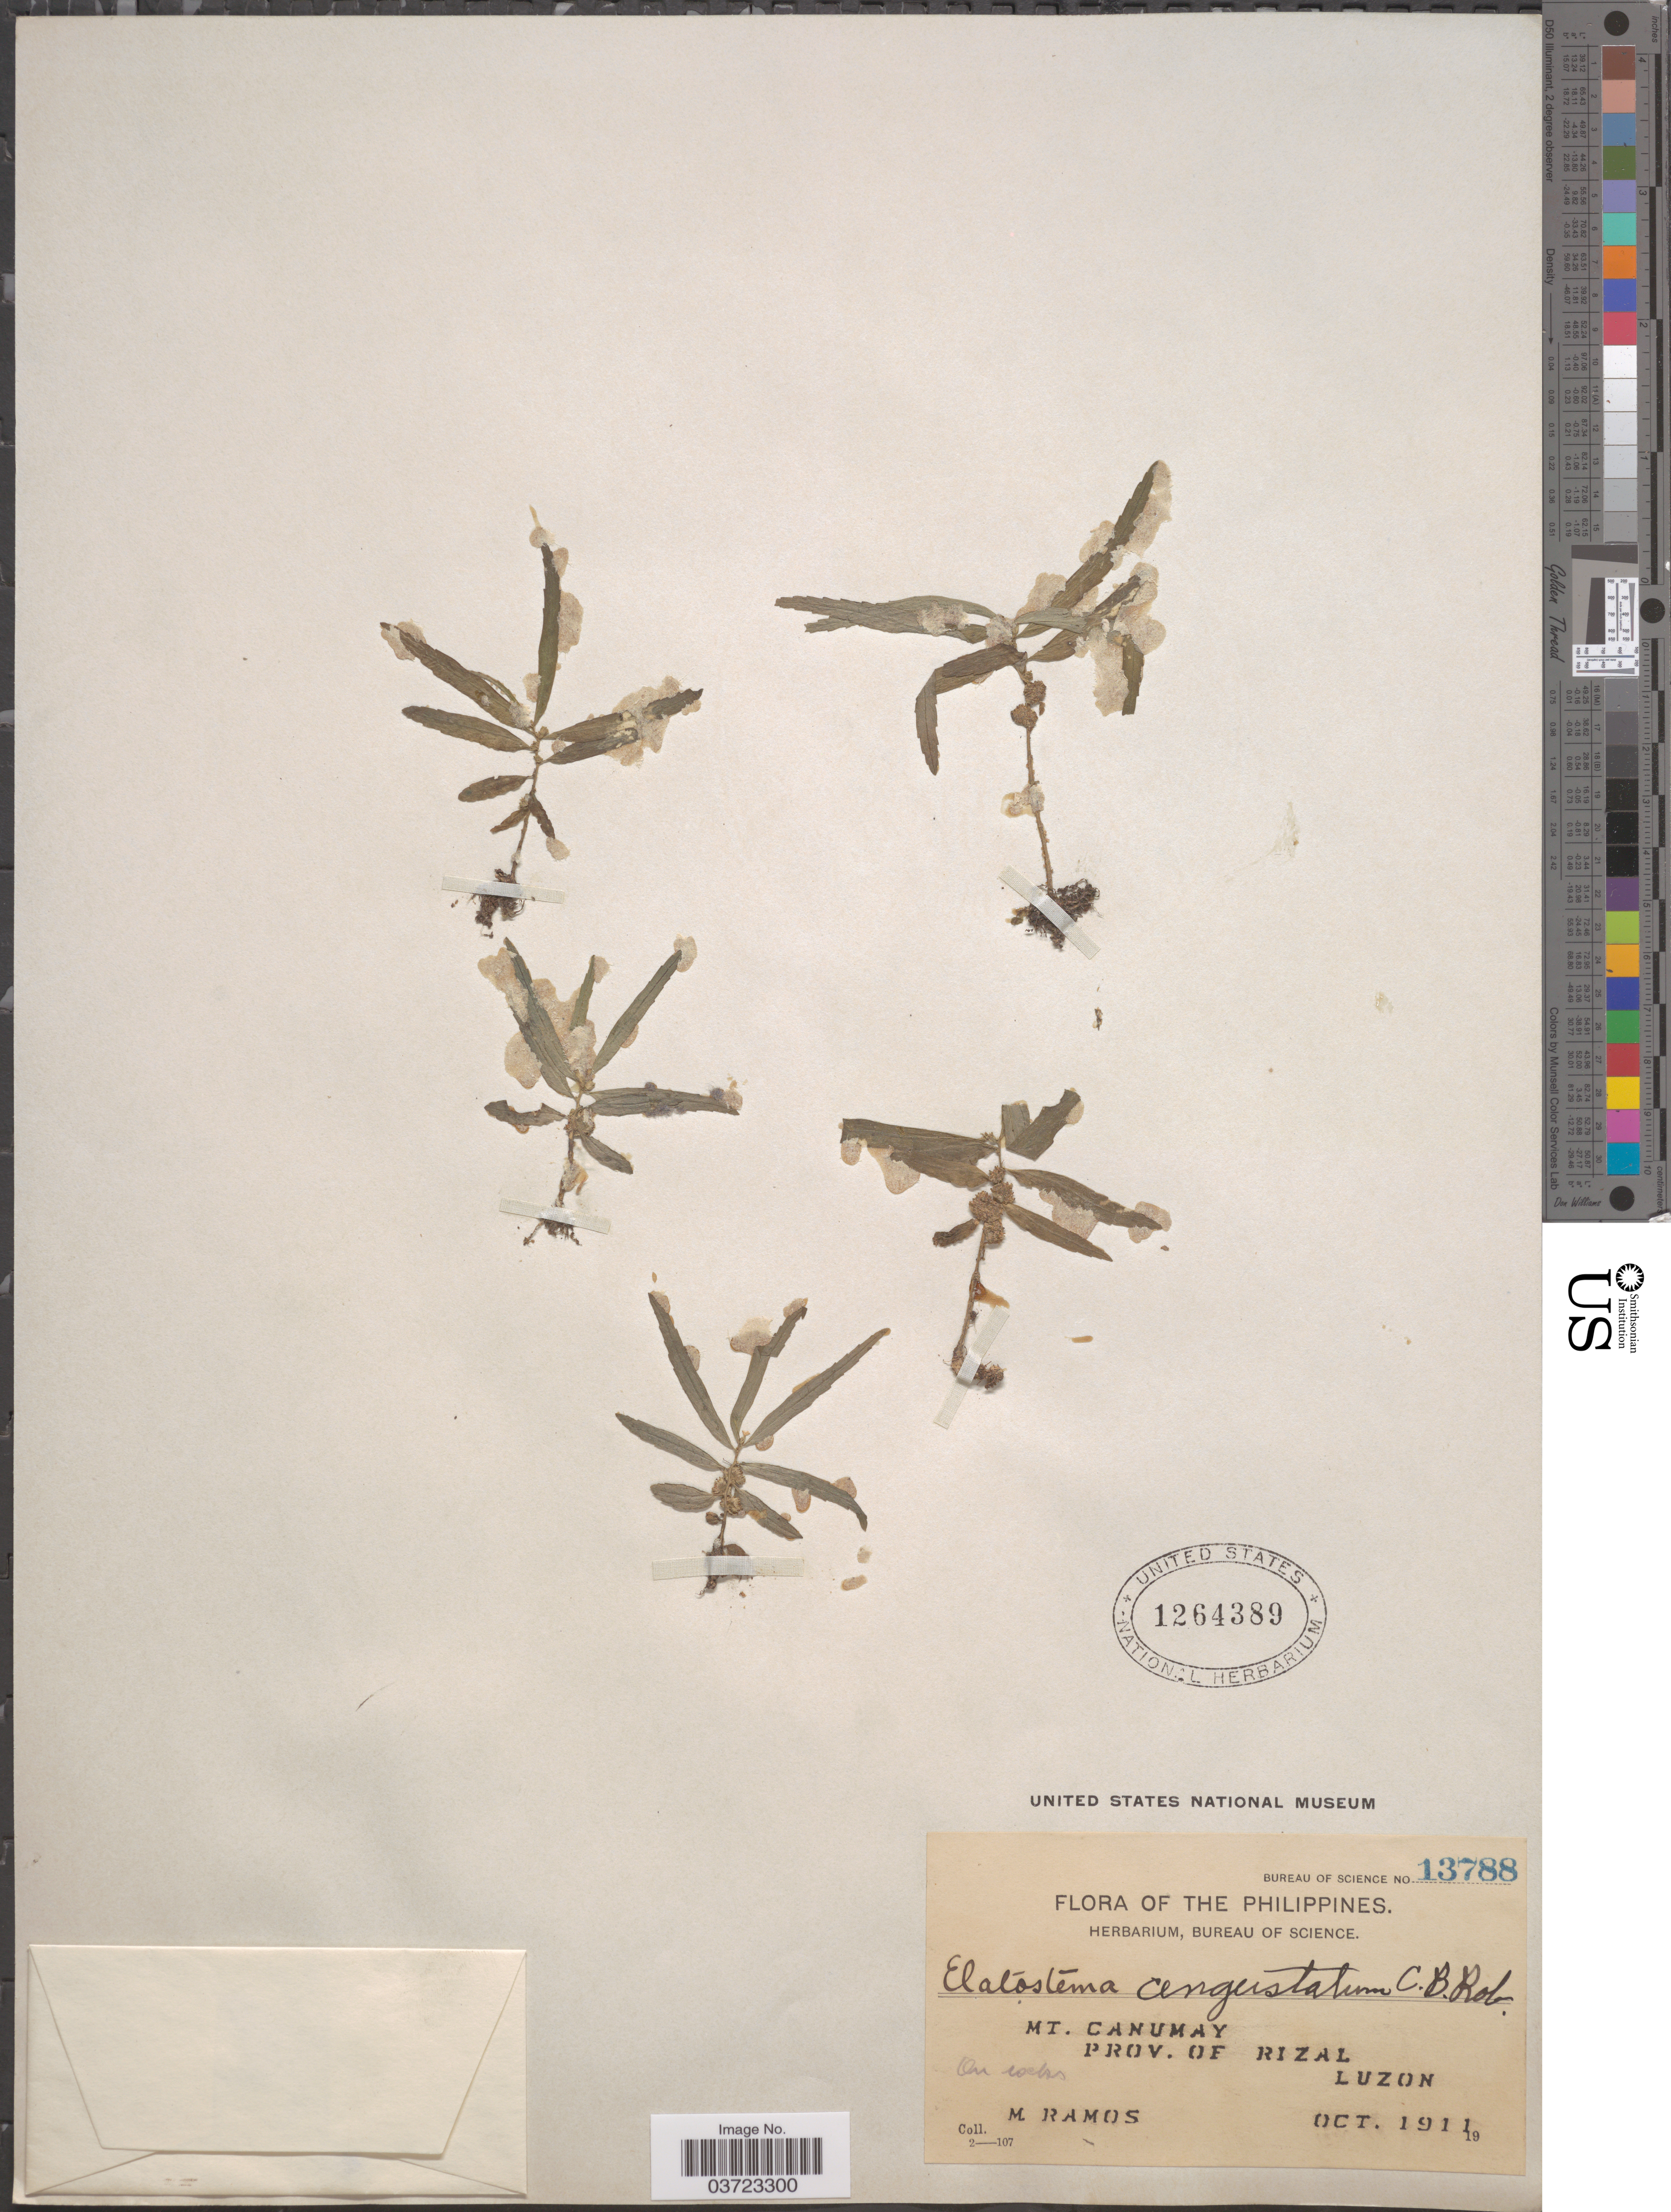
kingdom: Plantae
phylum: Tracheophyta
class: Magnoliopsida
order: Rosales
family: Urticaceae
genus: Elatostema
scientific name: Elatostema angustatum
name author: C.B. Rob.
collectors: M. Ramos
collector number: Bureau of Science 13788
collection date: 1911-10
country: Philippines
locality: Mt. Canumay. Prov. of Rizal. Luzon.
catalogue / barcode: US 1264389